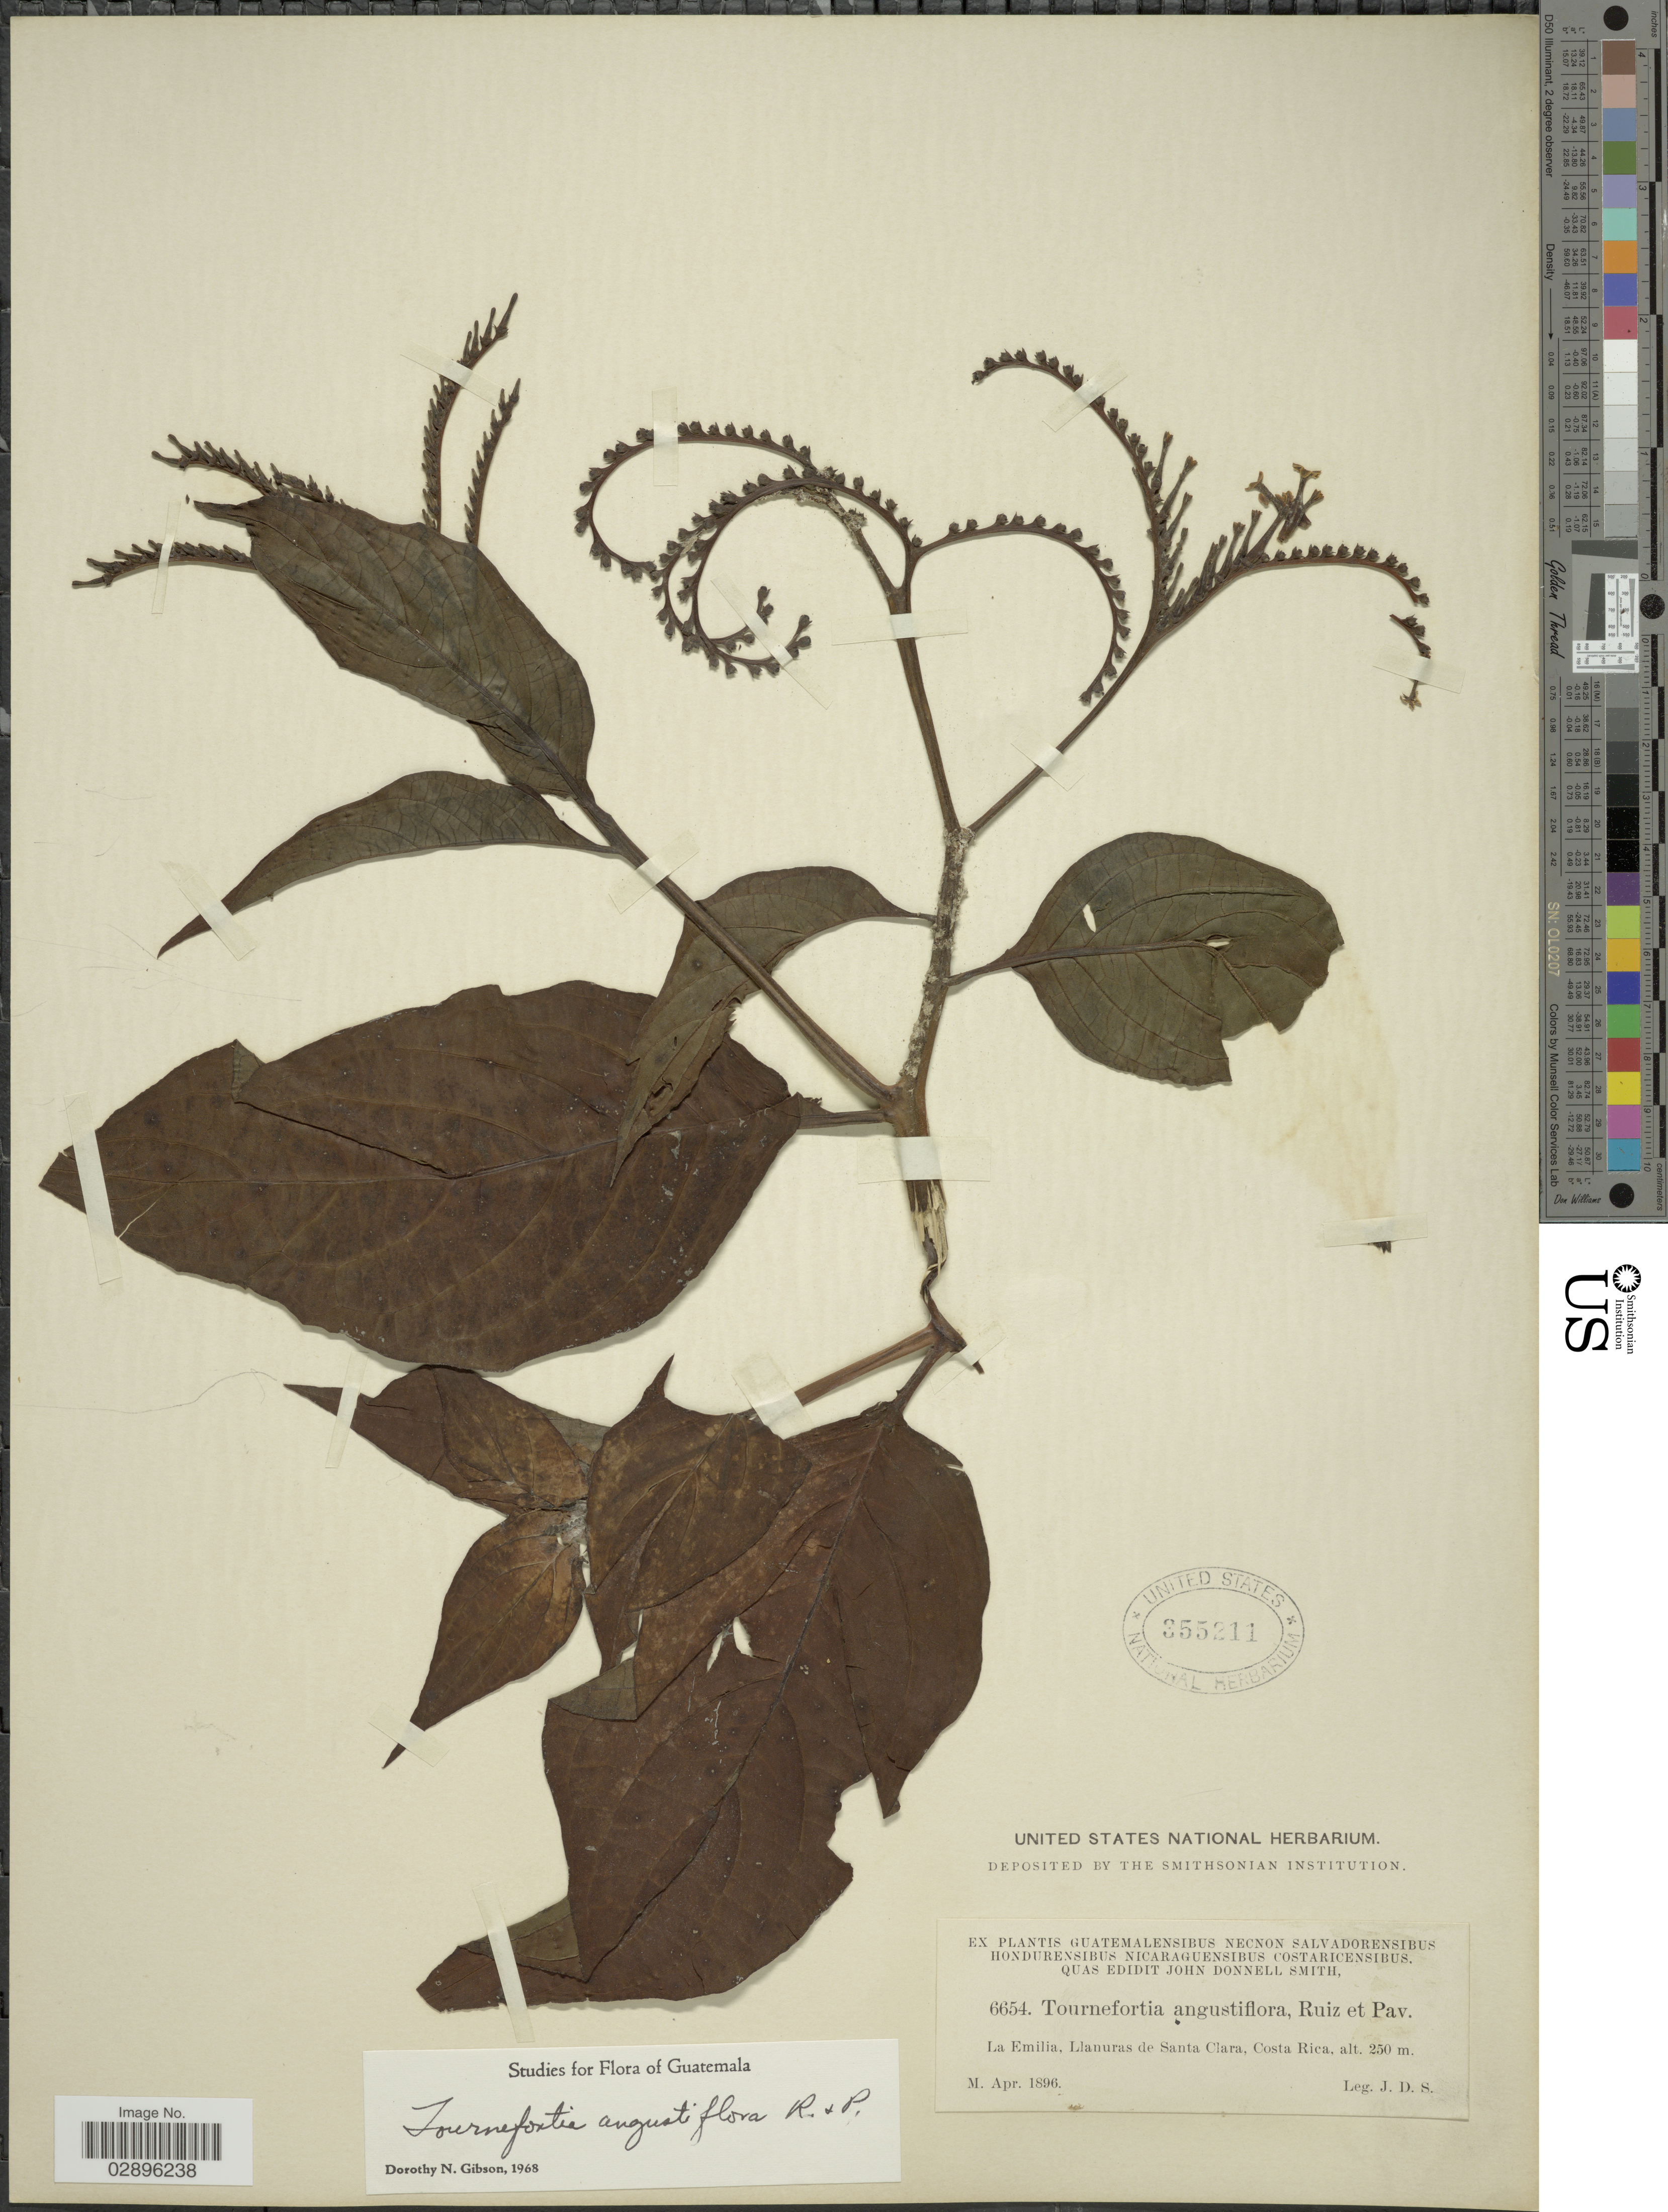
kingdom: Plantae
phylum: Tracheophyta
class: Magnoliopsida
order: Boraginales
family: Heliotropiaceae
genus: Tournefortia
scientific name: Tournefortia angustiflora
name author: Ruiz & Pav.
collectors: J. Donnell Smith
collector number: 6654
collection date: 1896-04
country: Costa Rica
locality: La Emilia, Llanuras de Santa Clara.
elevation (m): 250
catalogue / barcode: US 355211